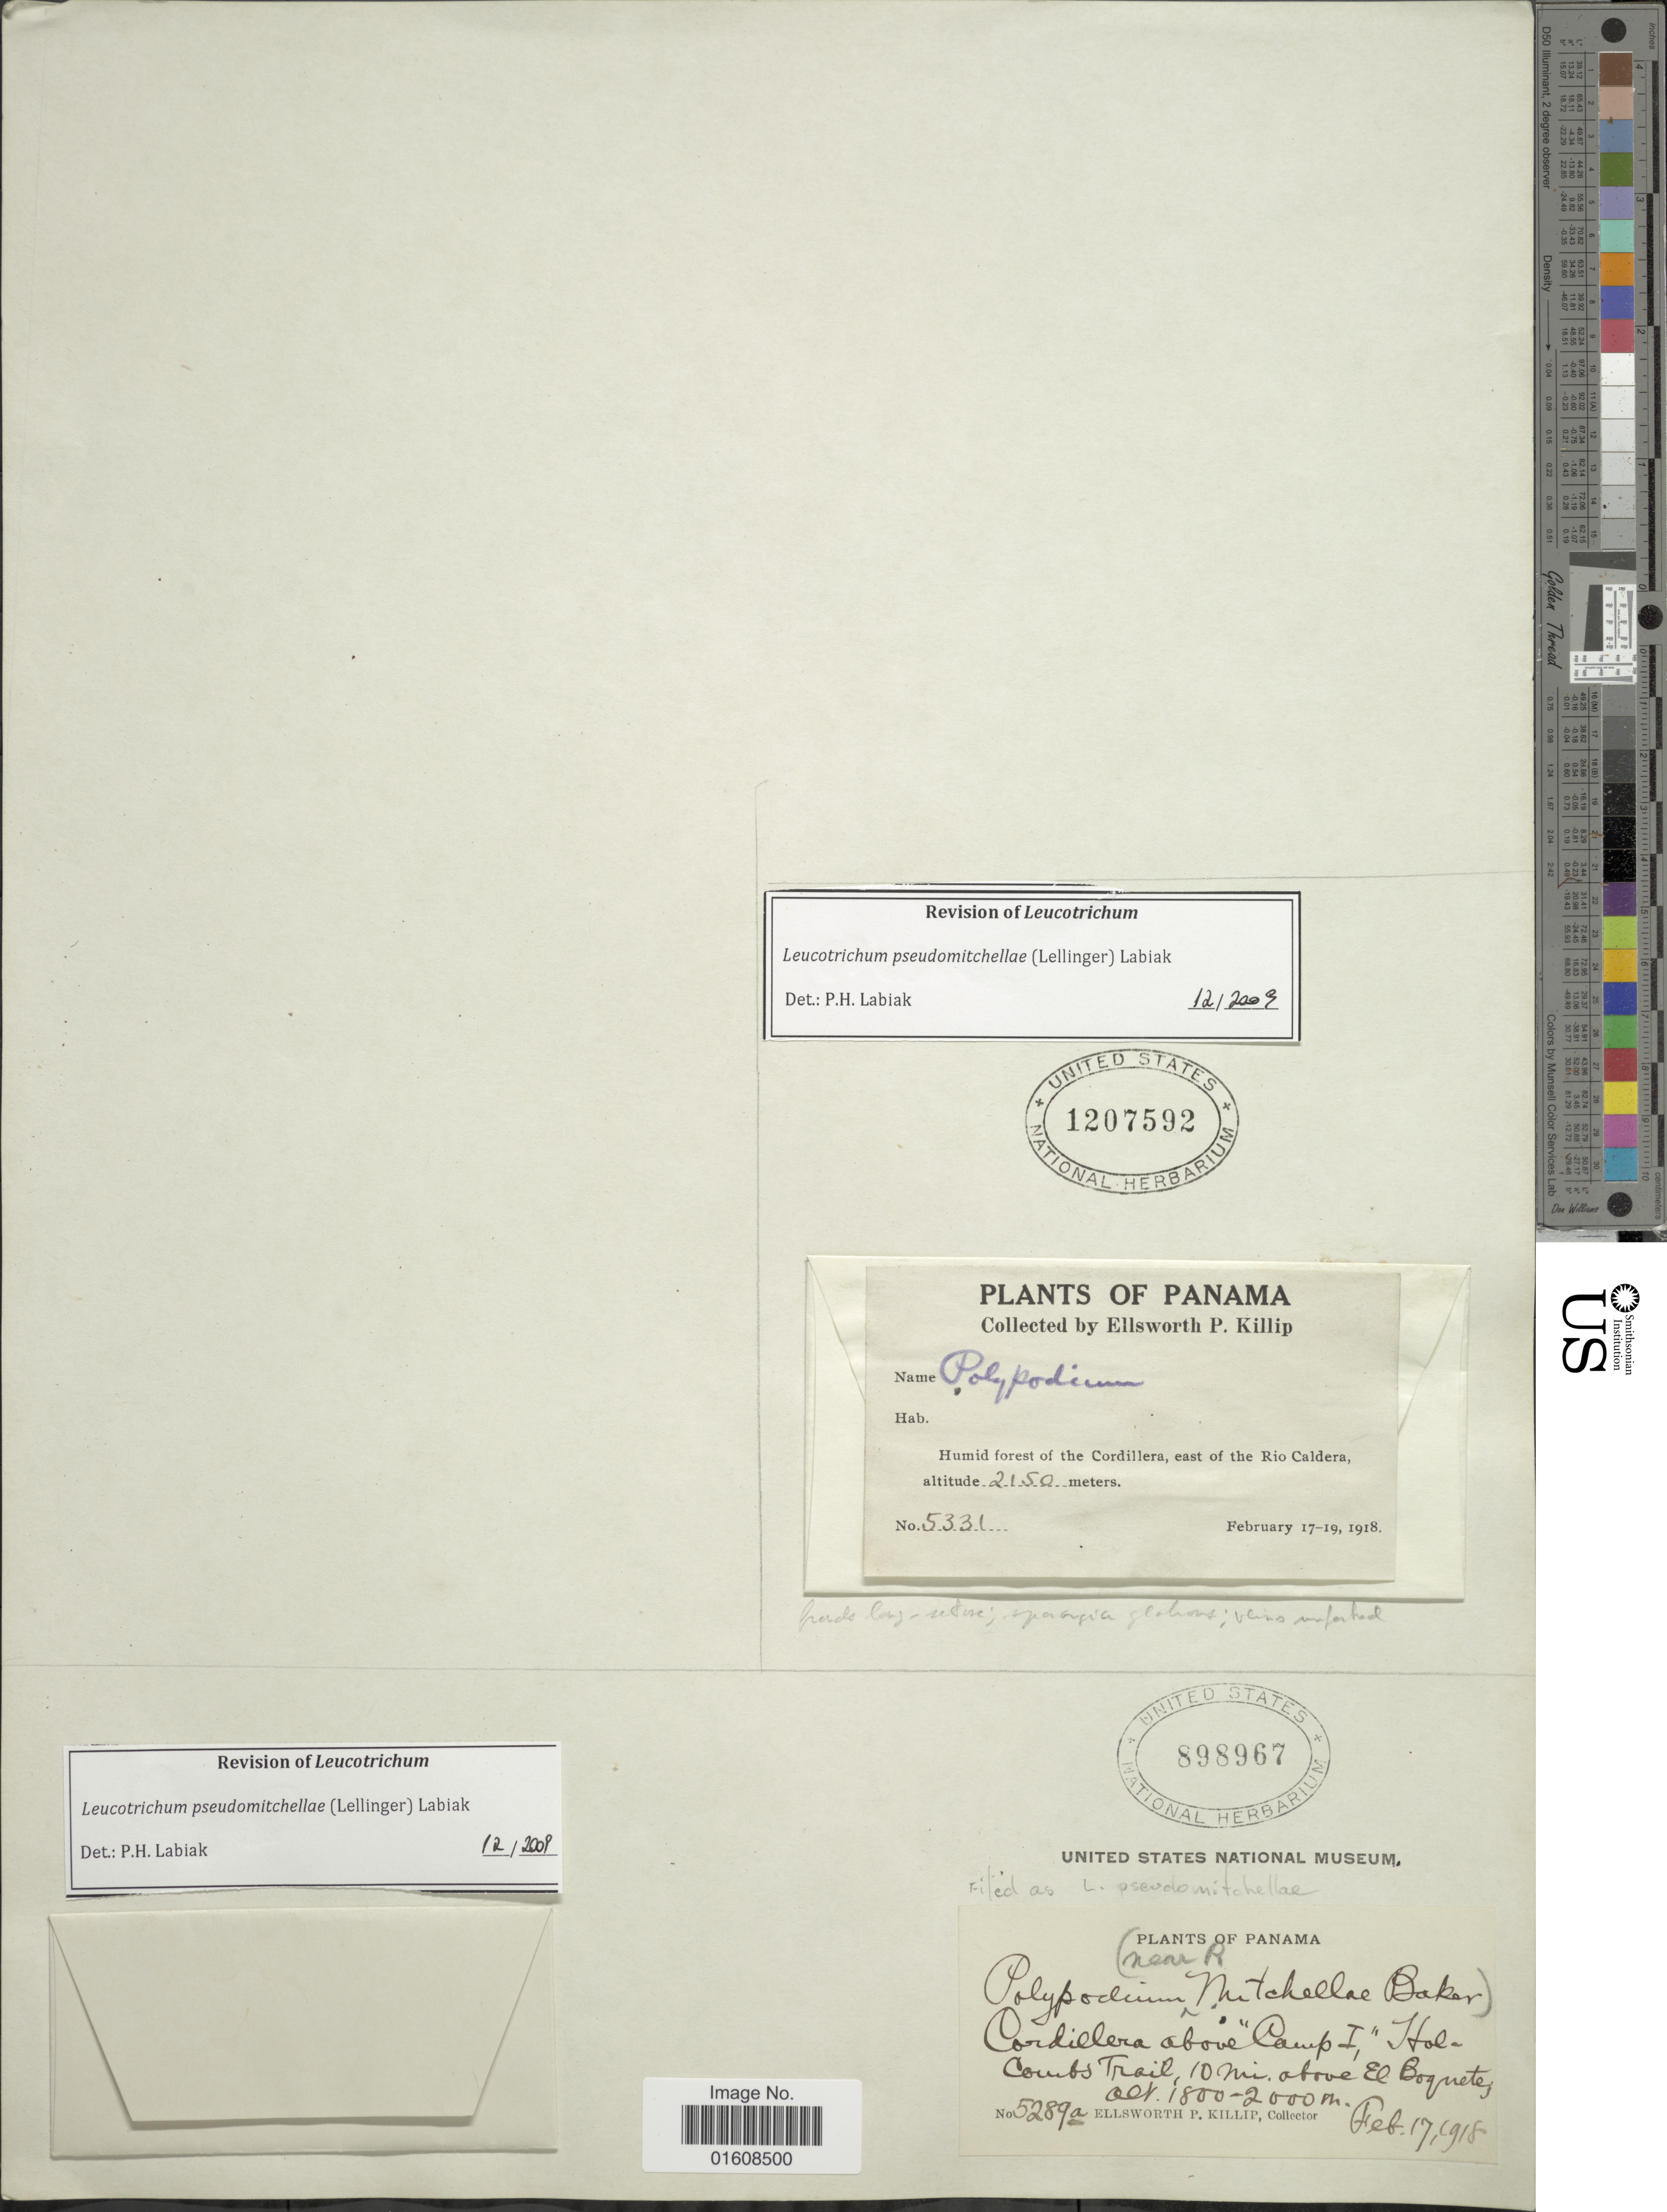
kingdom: Plantae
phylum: Tracheophyta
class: Polypodiopsida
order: Polypodiales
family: Polypodiaceae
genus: Leucotrichum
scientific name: Leucotrichum pseudomitchelliae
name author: (Lellinger) Labiak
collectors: E. P. Killip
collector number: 5289a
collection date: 1918-02-17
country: Panama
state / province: Chiriqui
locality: Cordillera above "Camp I," Holcombs Trail, 10 mi. above El Boquete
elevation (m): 1800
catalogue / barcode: US 898967